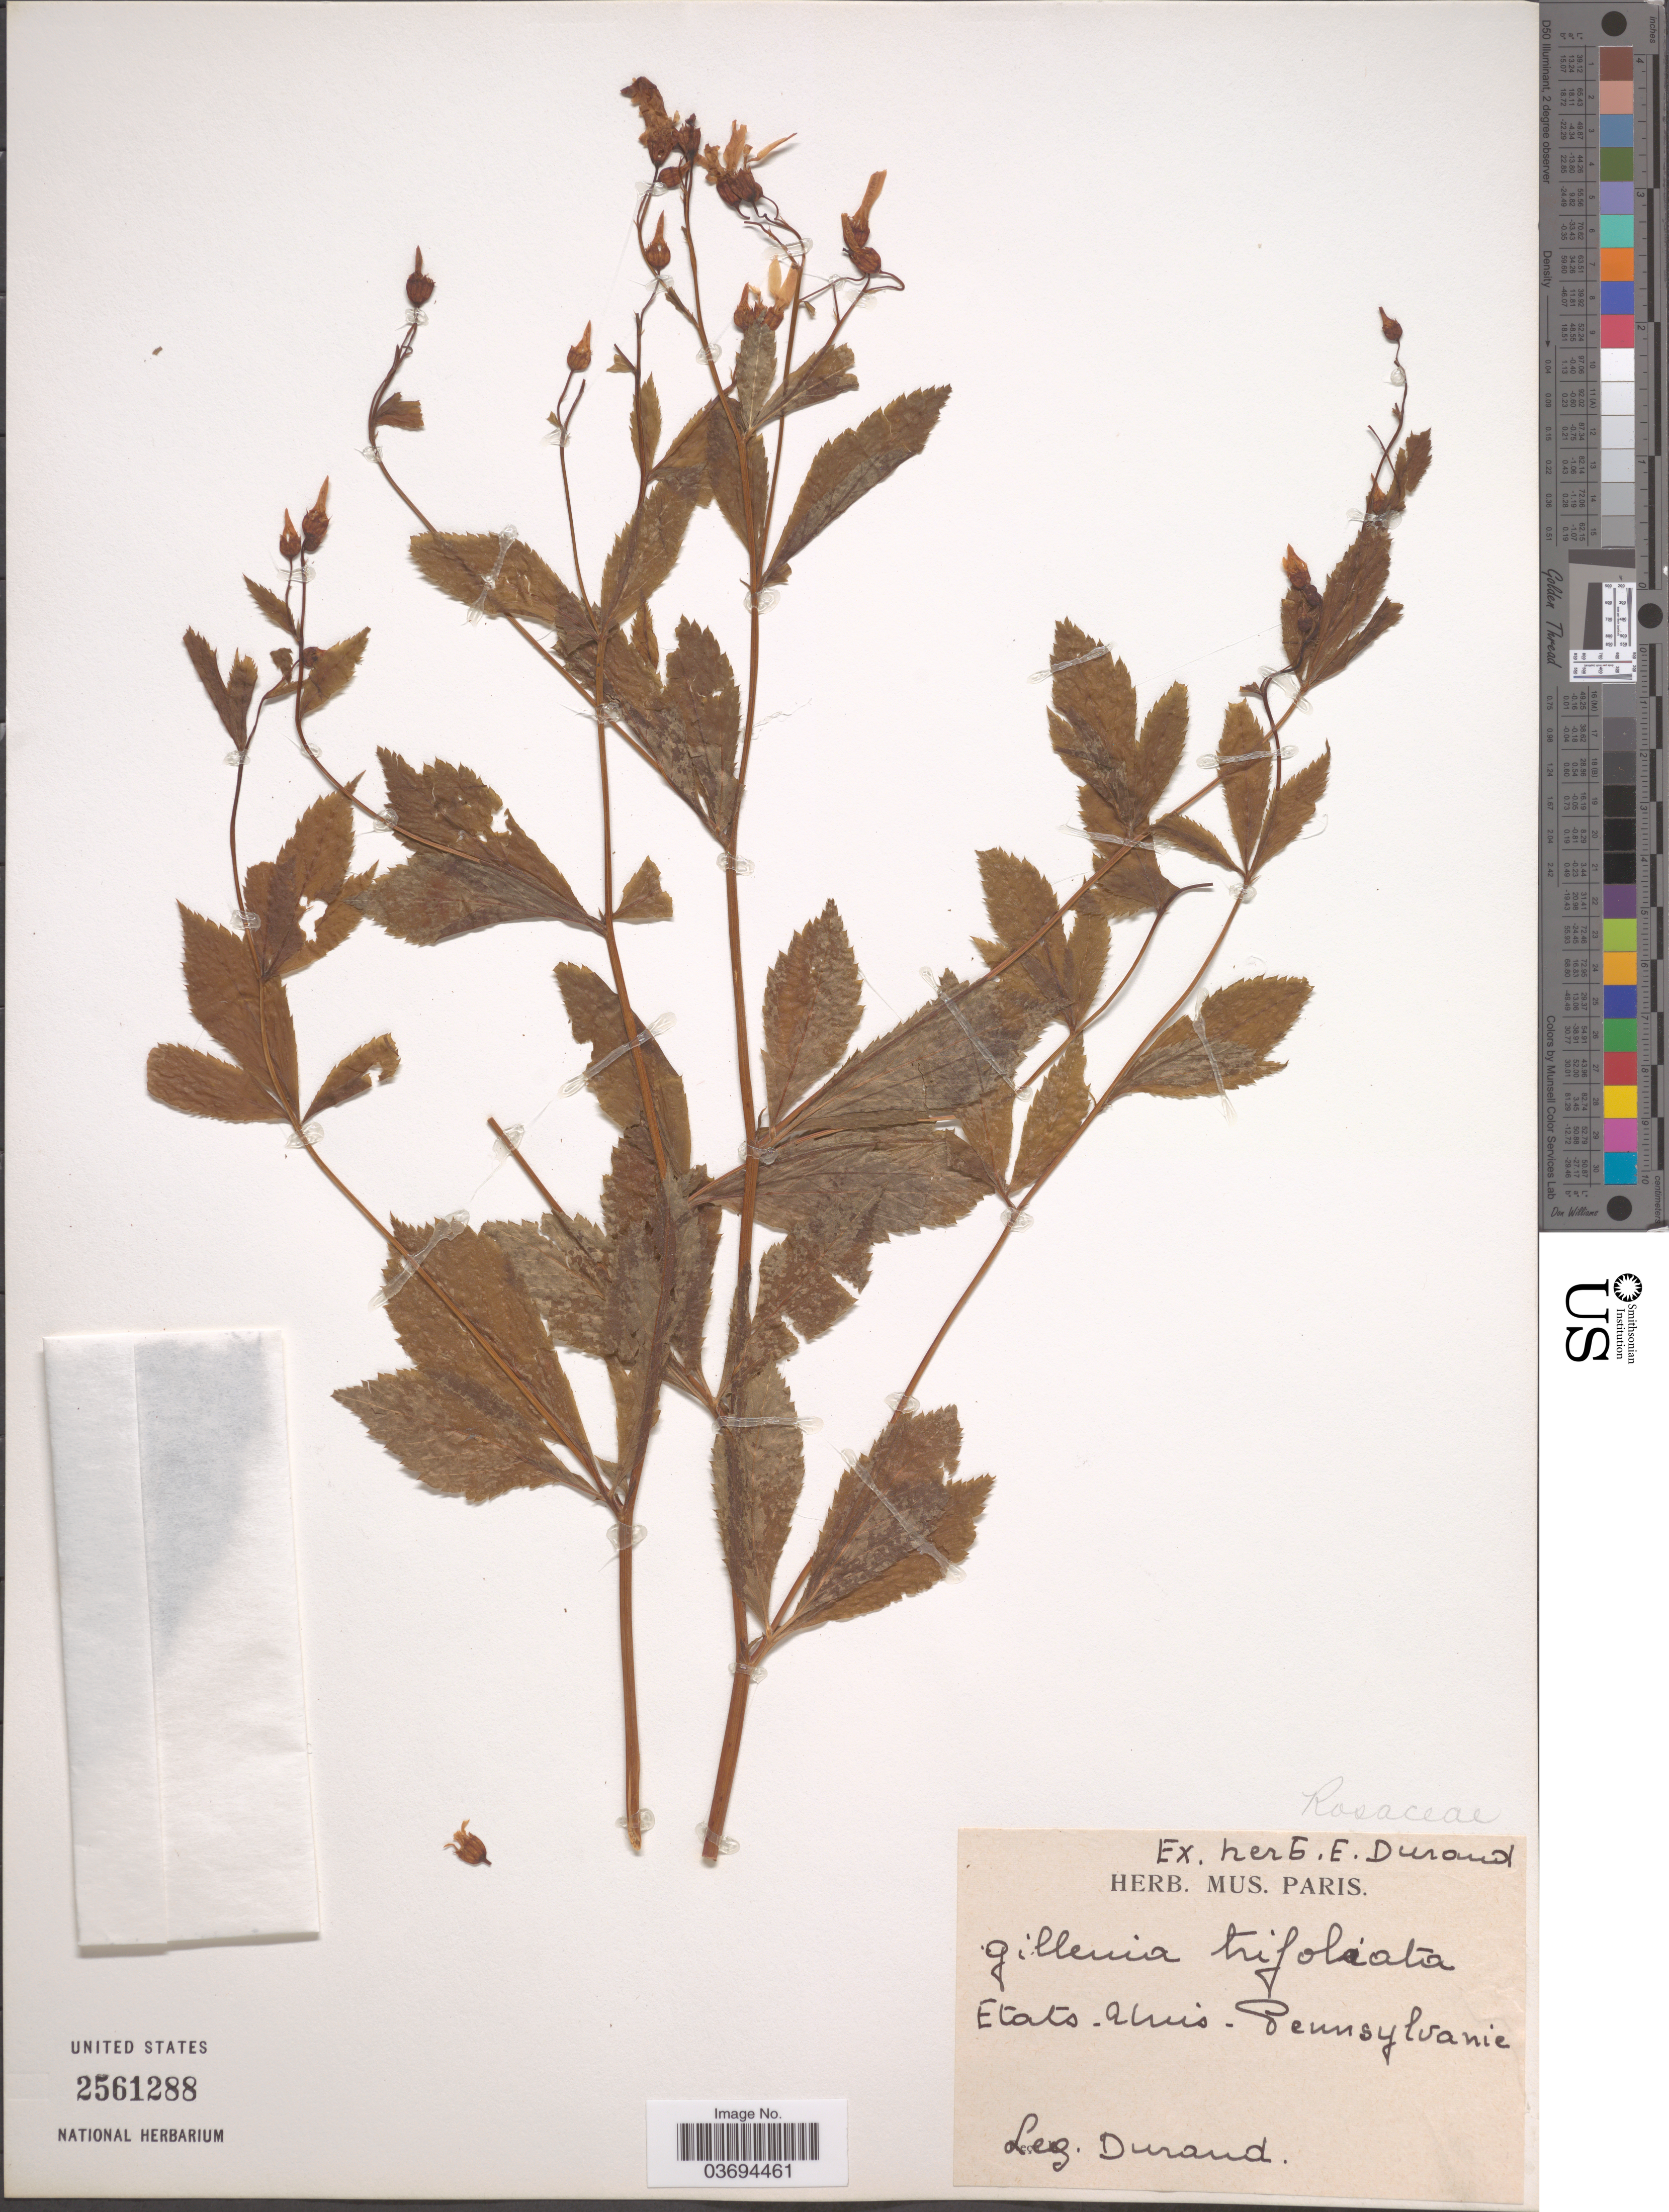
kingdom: Plantae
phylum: Tracheophyta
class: Magnoliopsida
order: Rosales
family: Rosaceae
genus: Gillenia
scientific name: Gillenia trifoliata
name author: (L.) Moench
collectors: E. A. Durand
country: United States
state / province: Pennsylvania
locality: Etats Unis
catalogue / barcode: US 2561288